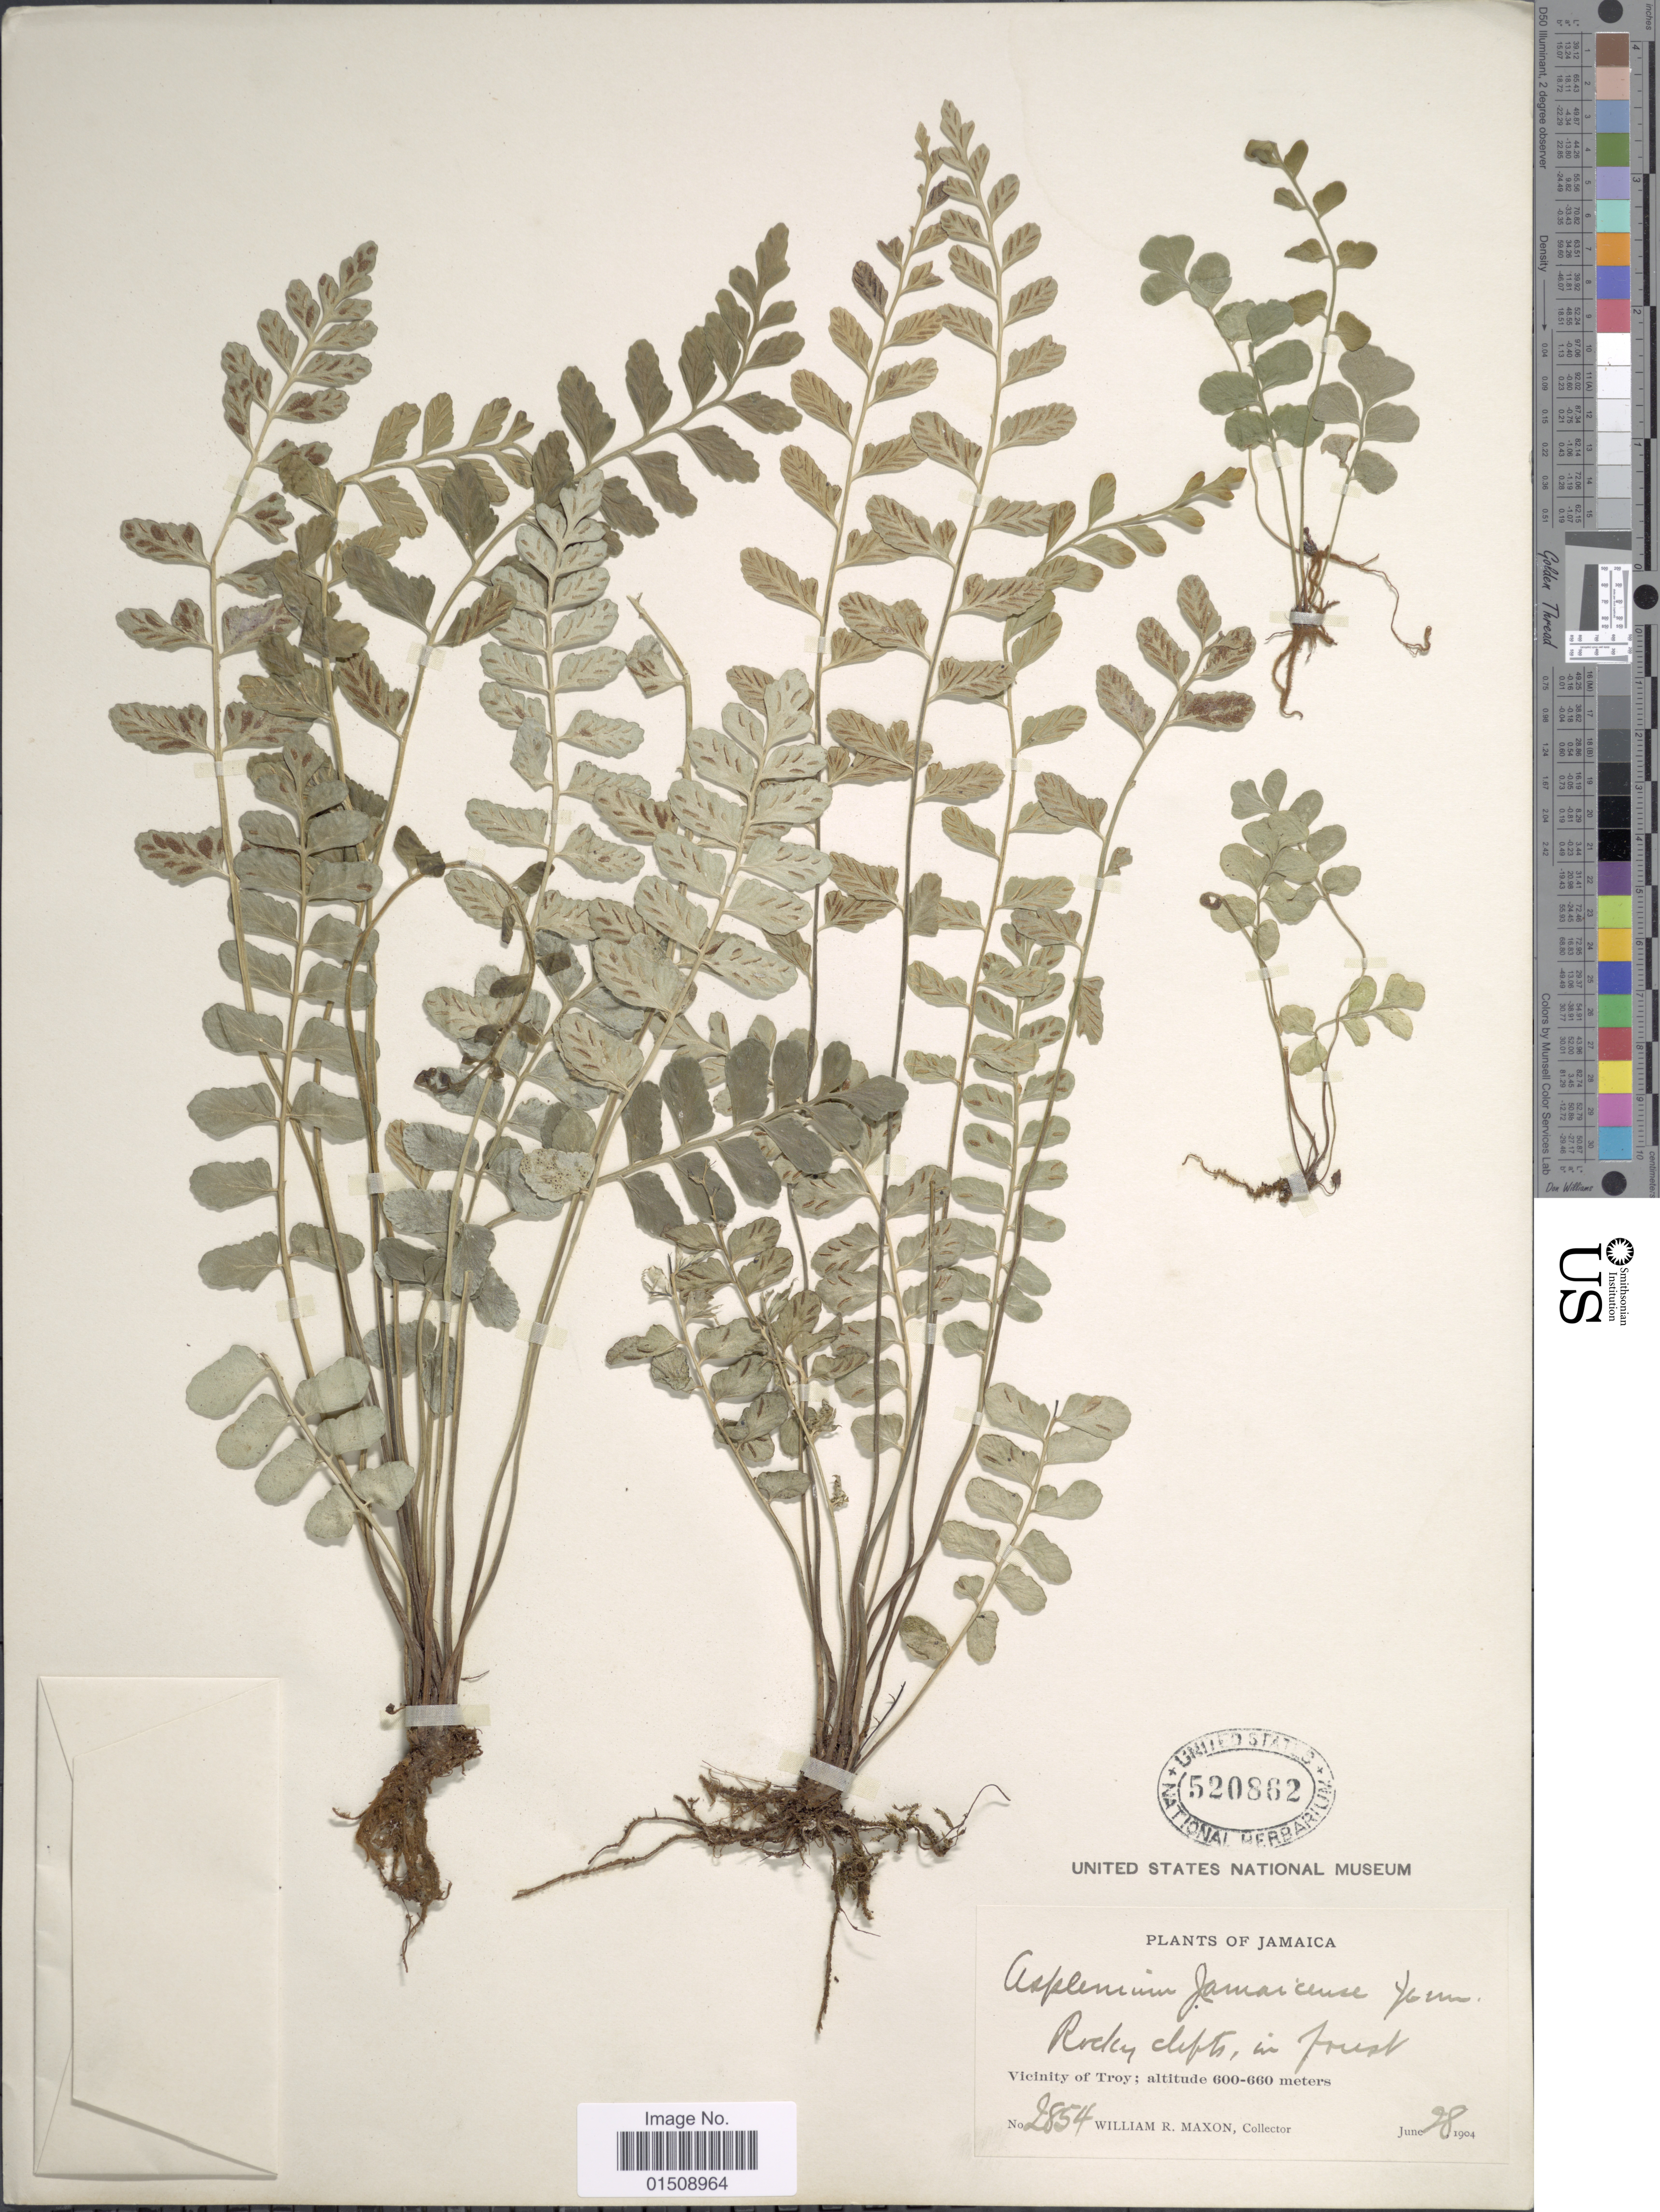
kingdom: Plantae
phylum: Tracheophyta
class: Polypodiopsida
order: Polypodiales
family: Aspleniaceae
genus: Asplenium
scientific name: Asplenium jamaicense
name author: Jenman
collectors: W. R. Maxon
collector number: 2854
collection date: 1904-06-28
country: Jamaica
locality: Vicinity of Troy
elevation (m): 600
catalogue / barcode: US 520862